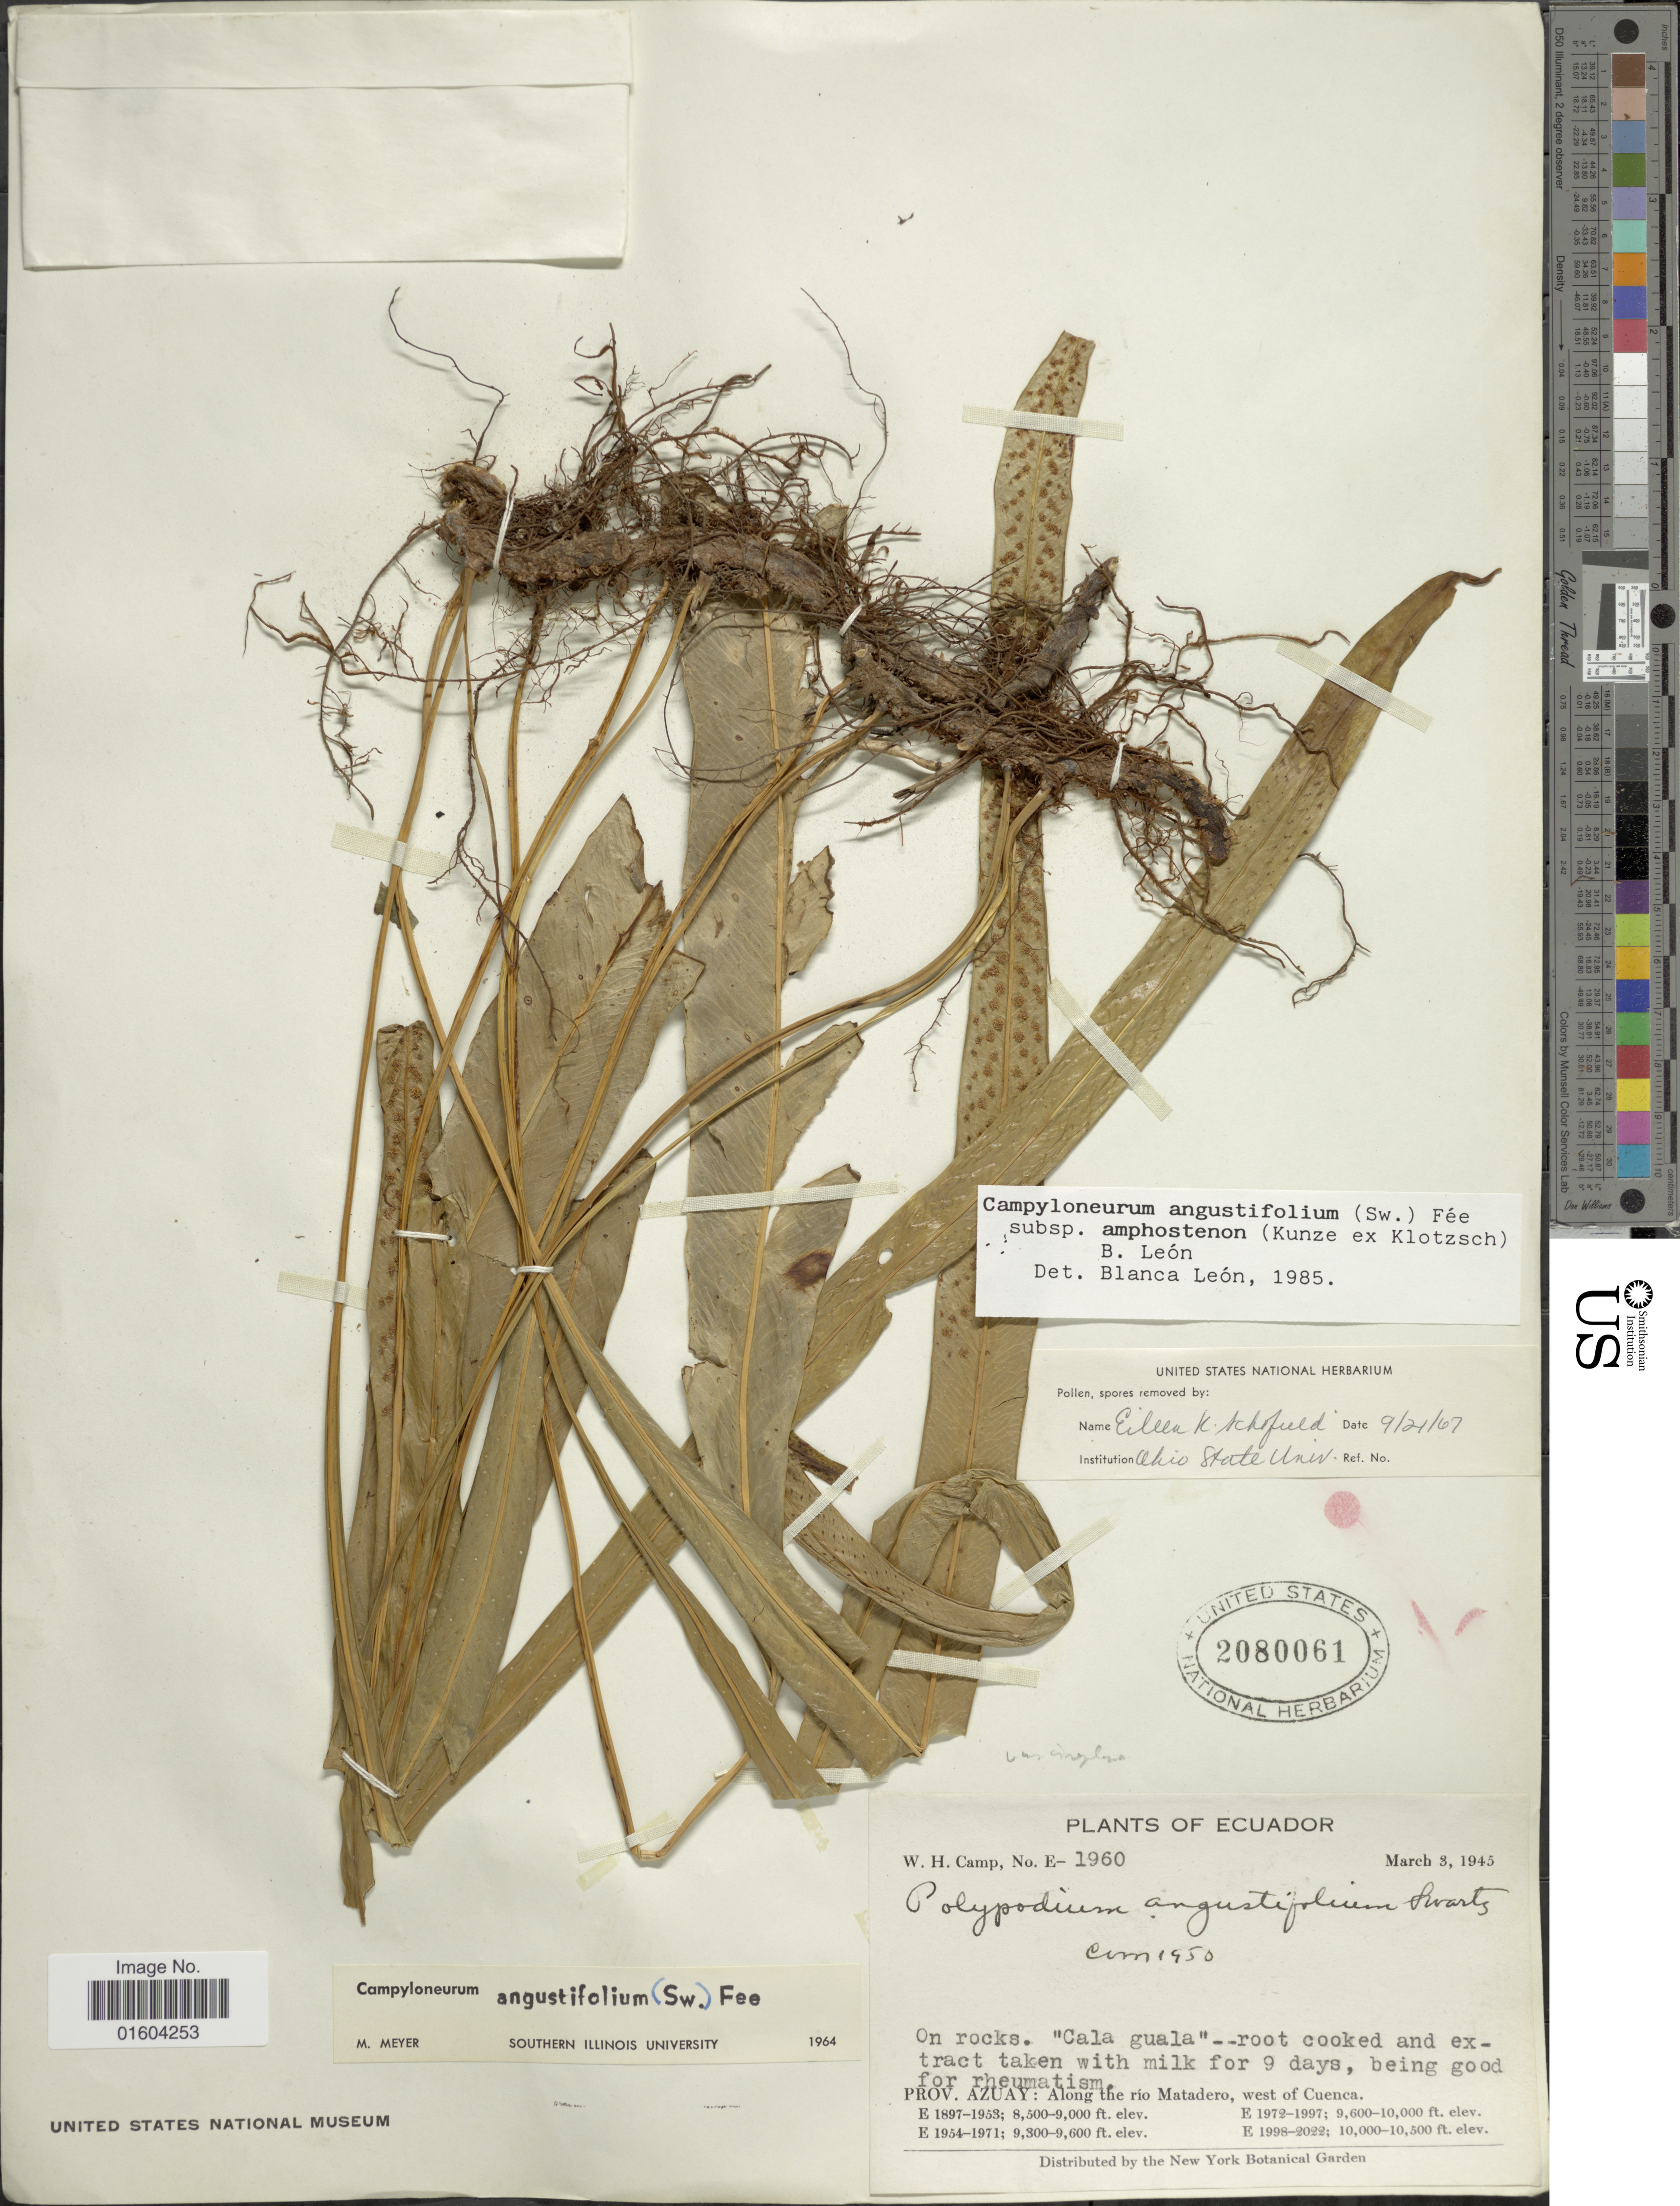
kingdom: Plantae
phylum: Tracheophyta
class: Polypodiopsida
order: Polypodiales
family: Polypodiaceae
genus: Campyloneurum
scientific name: Campyloneurum densifolium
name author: (Hieron.) Lellinger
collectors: W. H. Camp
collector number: E-1960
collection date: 1945-03-03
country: Ecuador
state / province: Azuay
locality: Prov. Azuay: Along the rio Matadero, west of Cuenca.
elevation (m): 2835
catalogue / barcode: US 2080061